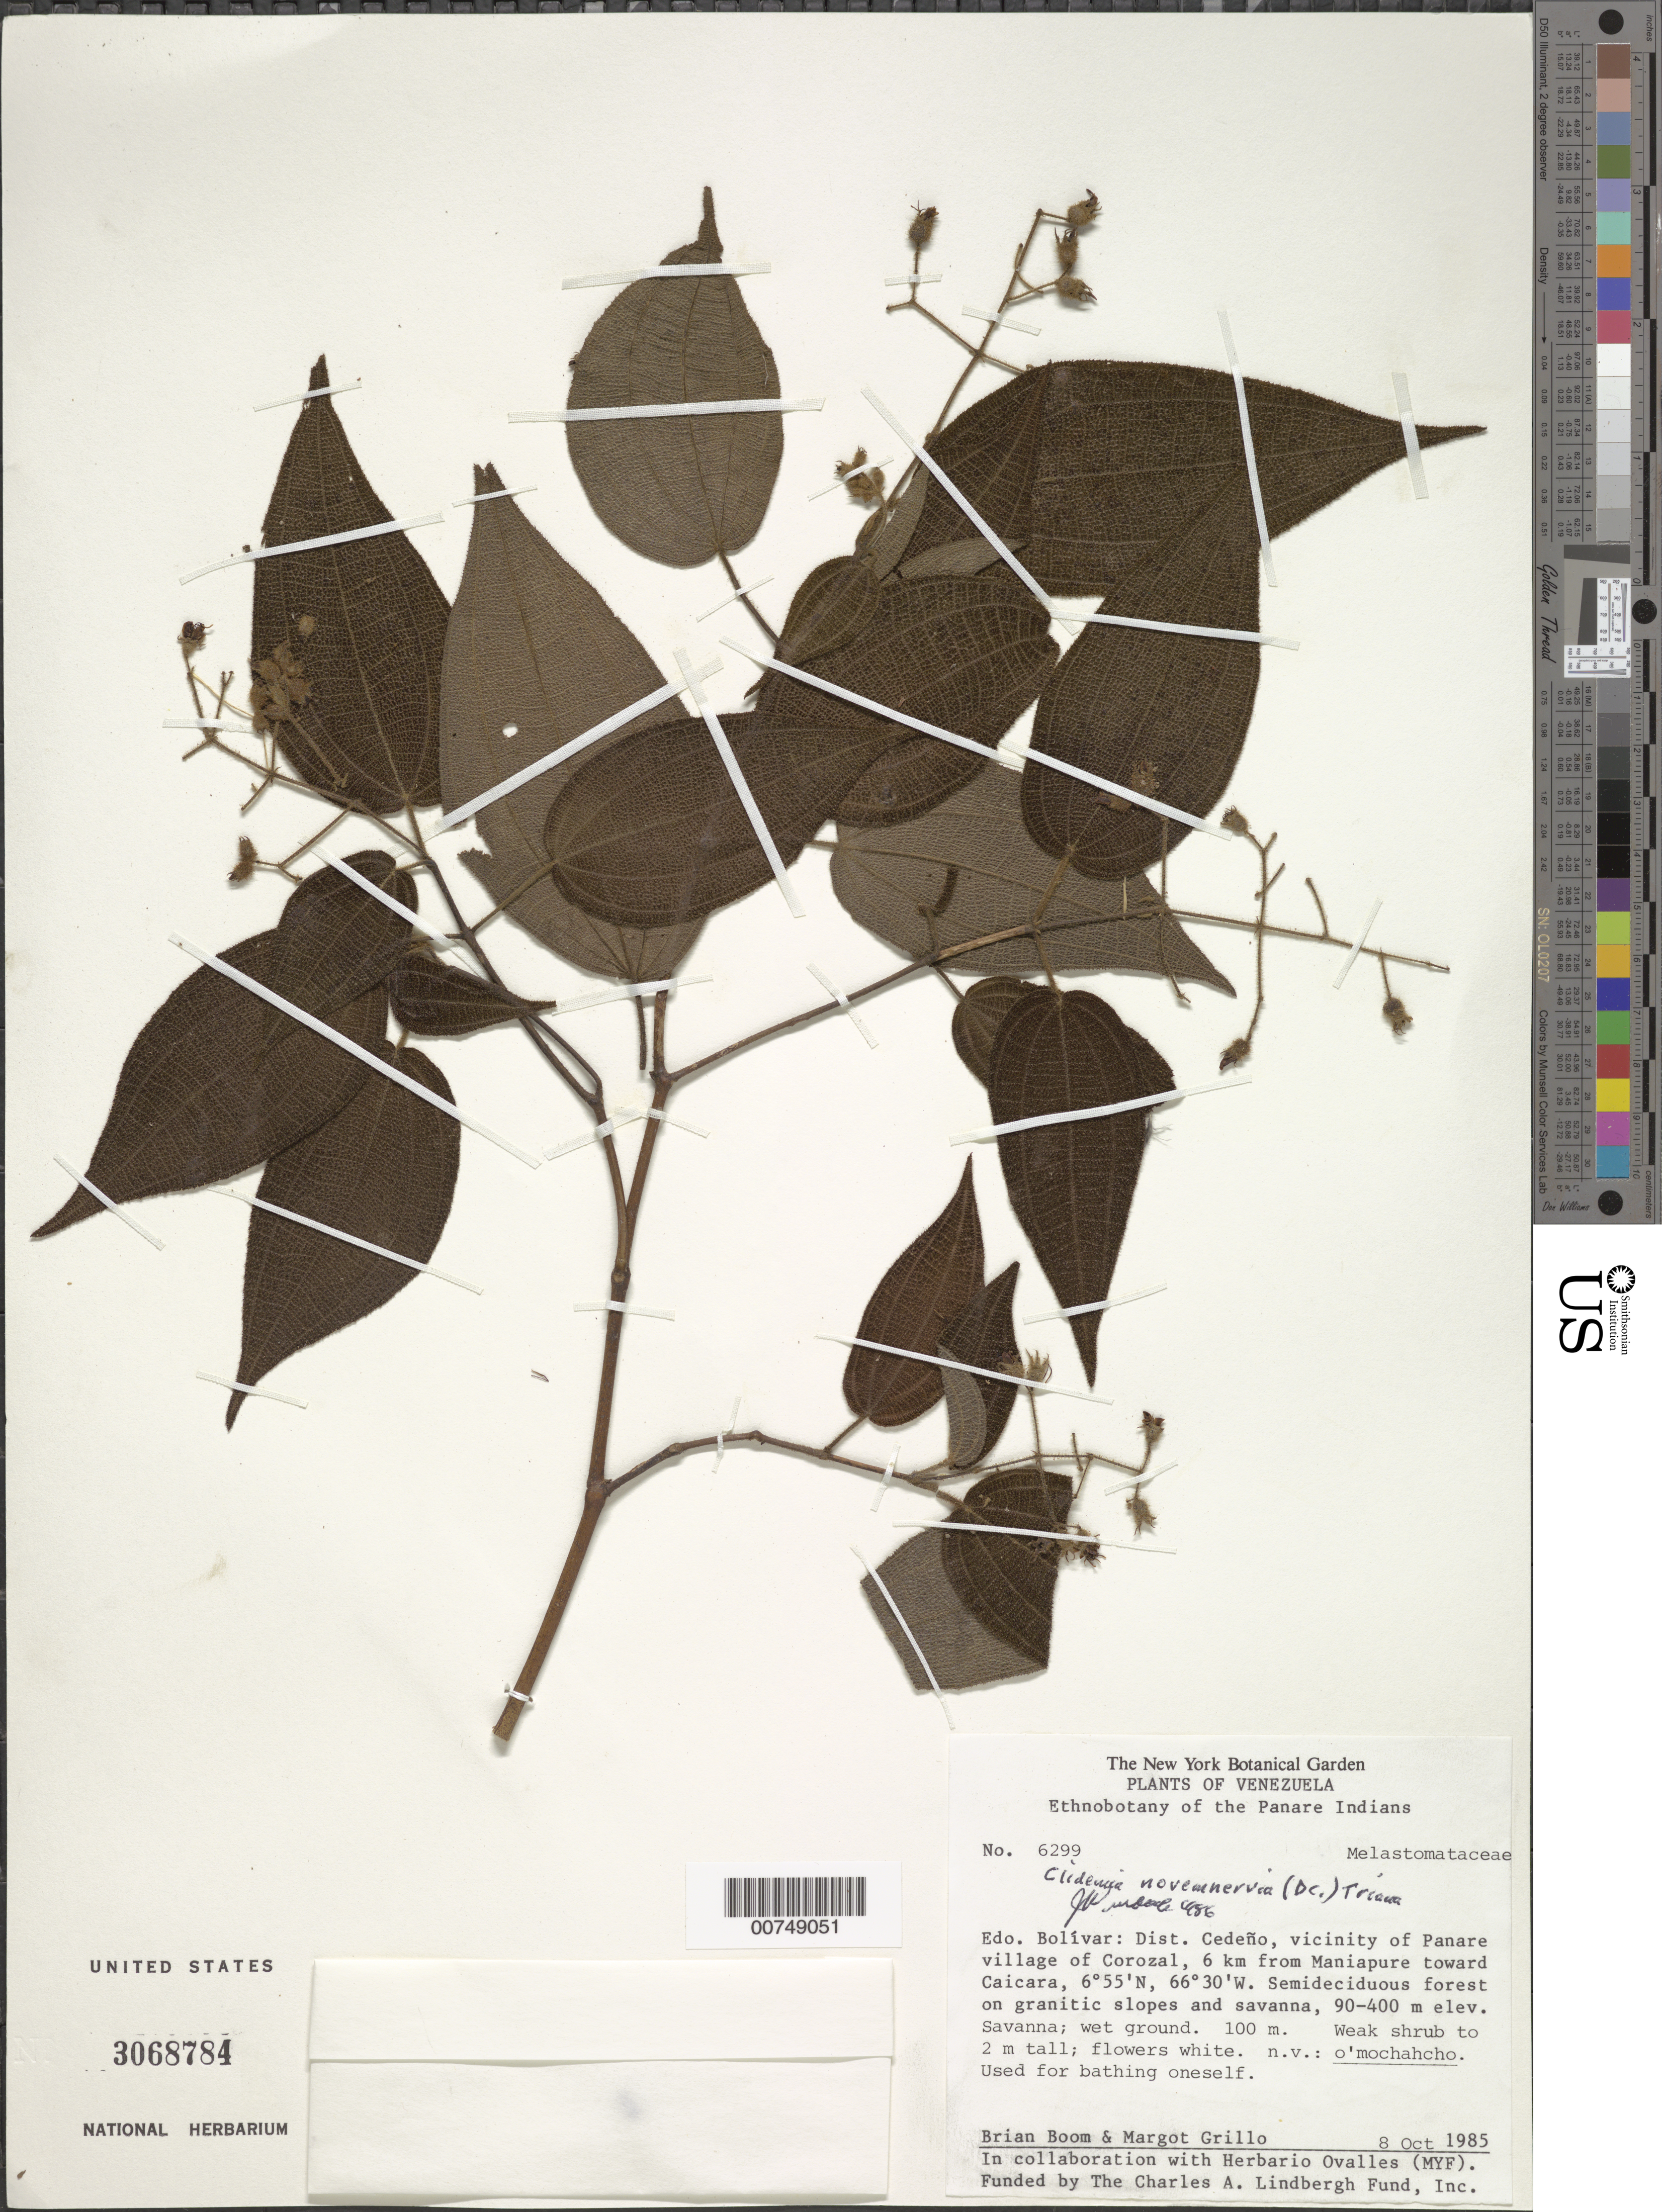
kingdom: Plantae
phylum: Tracheophyta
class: Magnoliopsida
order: Myrtales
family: Melastomataceae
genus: Clidemia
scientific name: Clidemia novemnervia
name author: (DC.) Triana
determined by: Wurdack, John J., (US), US (UNITED STATES)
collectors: B. M. Boom & M. Grillo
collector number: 6299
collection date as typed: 8-Oct-85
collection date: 1985-10-08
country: Venezuela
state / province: Bolívar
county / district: Cedeño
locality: Panare village of Corozal, vic., 6 km from Maniapure toward Caicara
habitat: Semideciduous forest on granitic slopes and savanna; savanna, wet ground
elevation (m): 100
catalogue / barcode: US 3068784